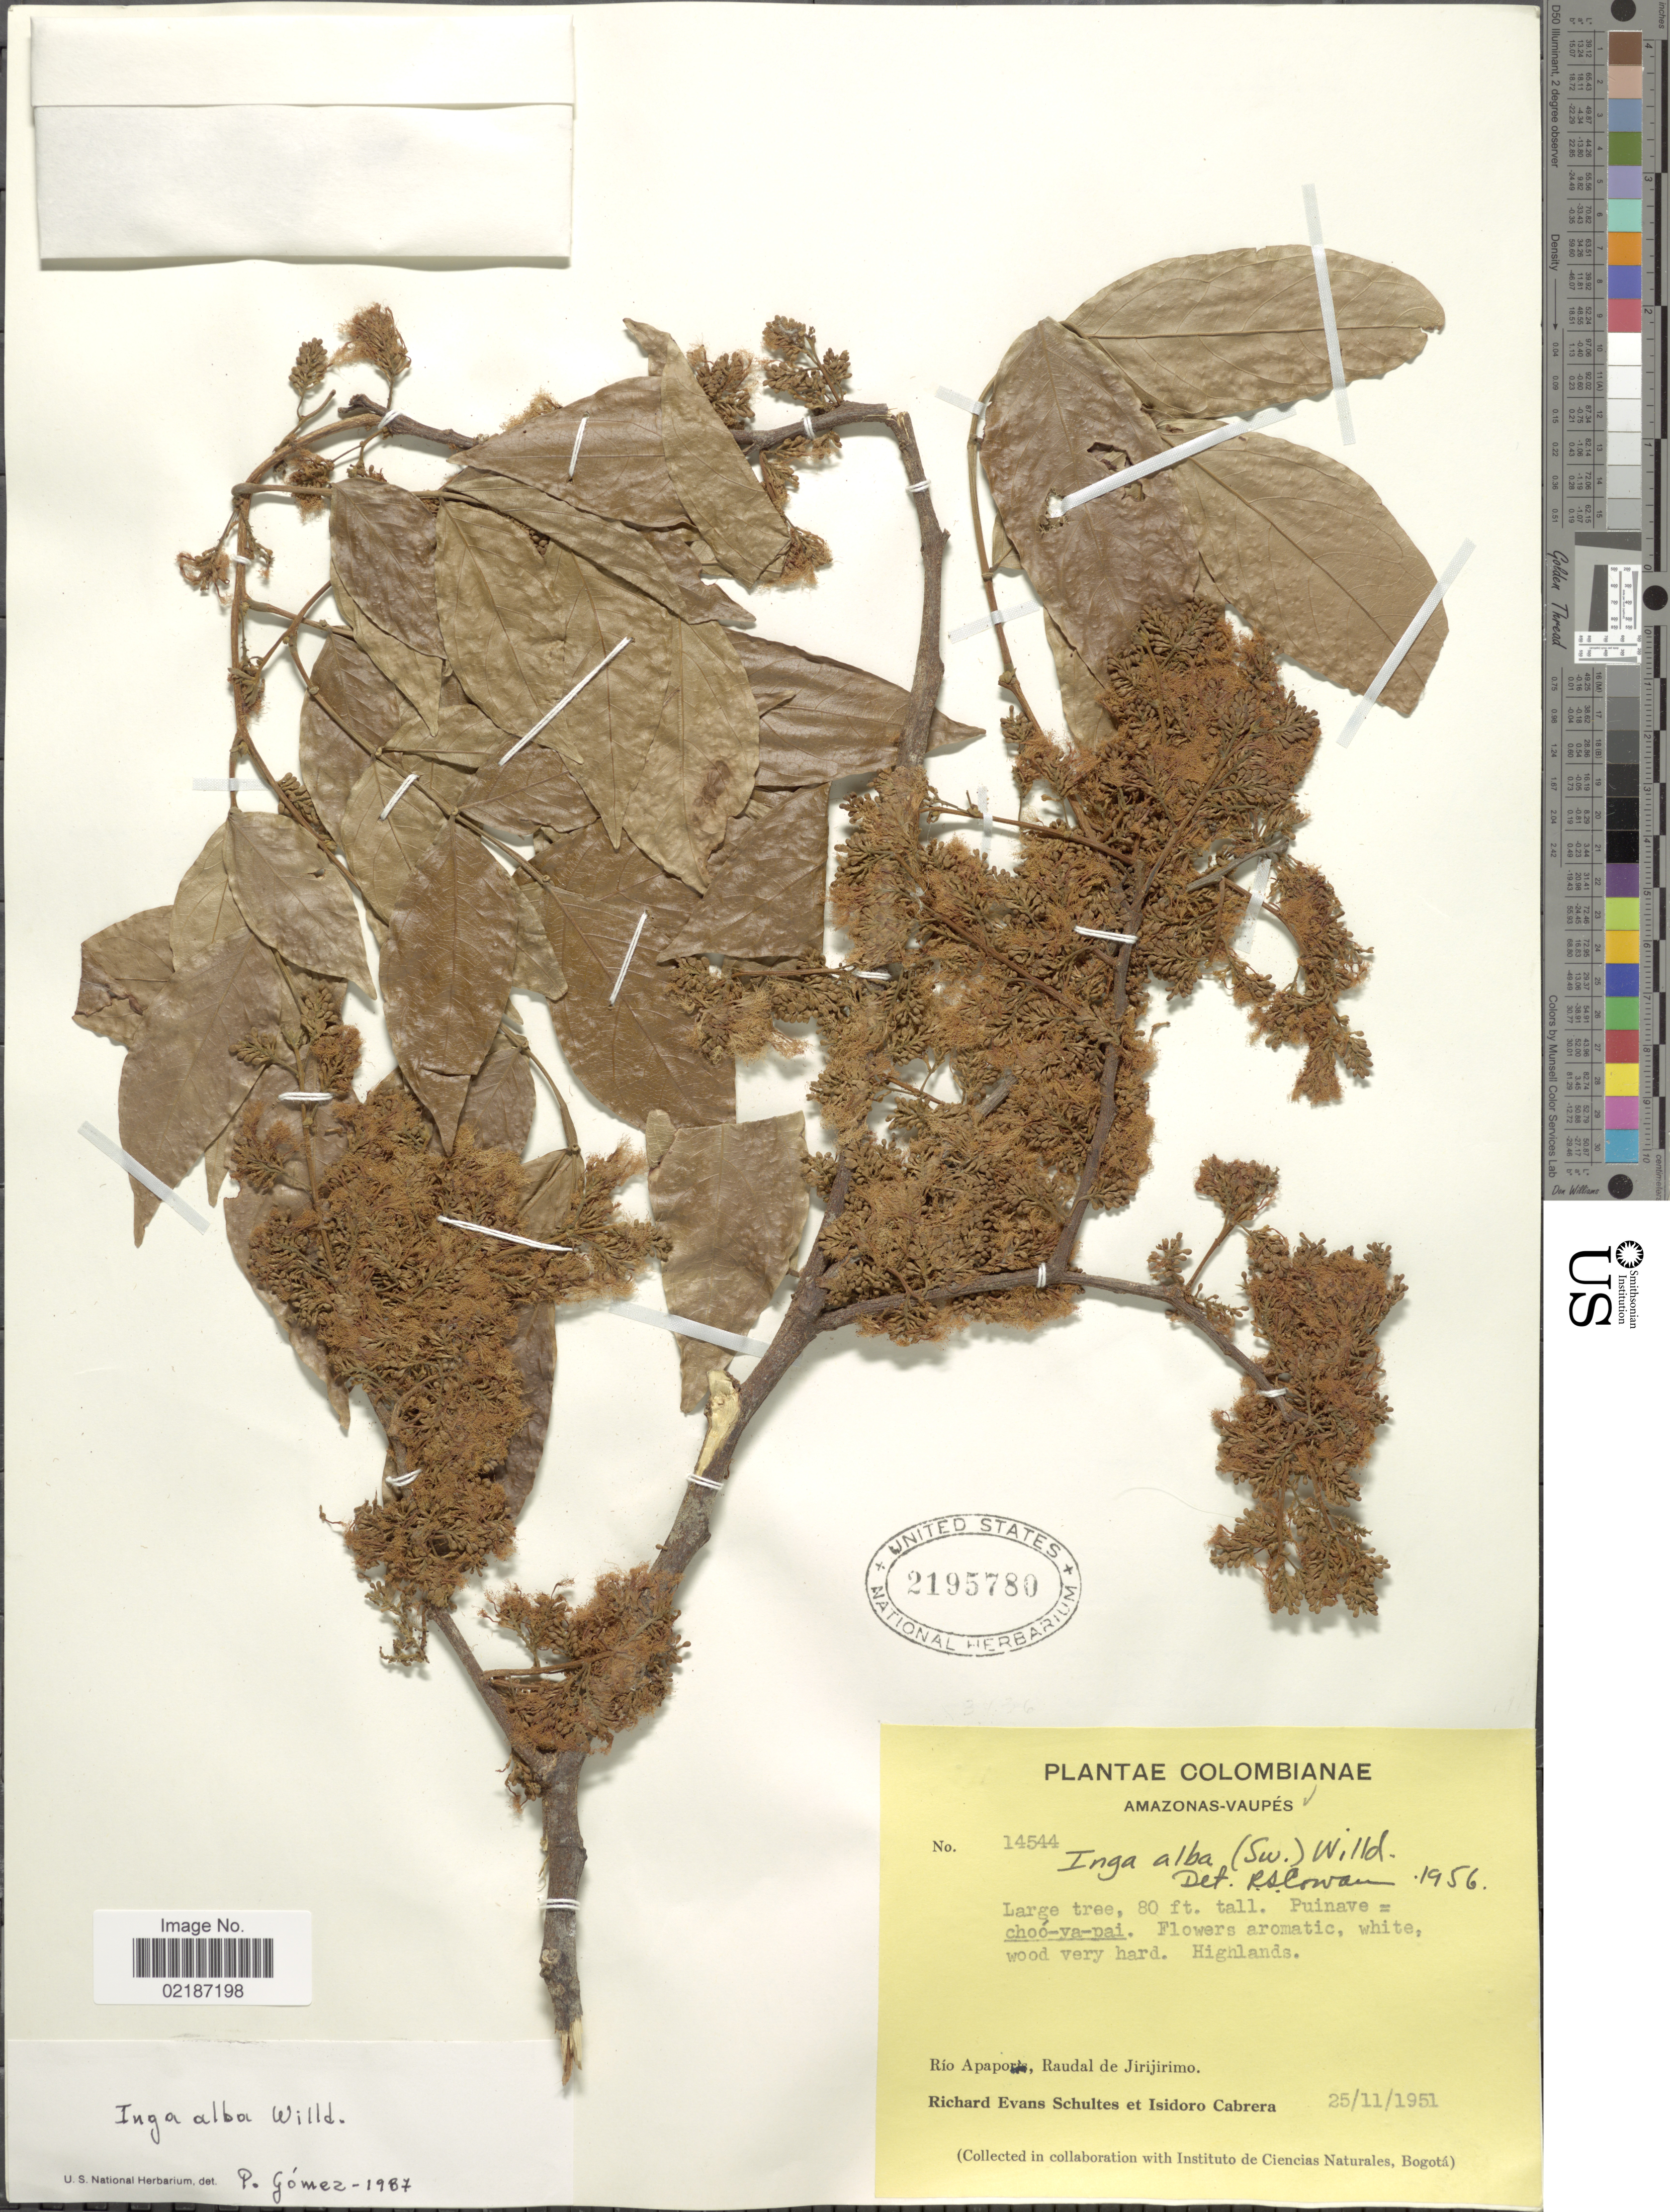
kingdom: Plantae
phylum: Tracheophyta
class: Magnoliopsida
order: Fabales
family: Fabaceae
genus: Inga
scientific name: Inga alba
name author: (Sw.) Willd.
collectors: R. E. Schultes & I. Cabrera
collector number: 14544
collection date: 1951-11-25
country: Colombia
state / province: Vaupés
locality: Amazonas-Vaupés, Puinave choó-ya-pai, Highlands, Rio Apaporis, Raudal Jirijirmo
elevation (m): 24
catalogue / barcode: US 2195780